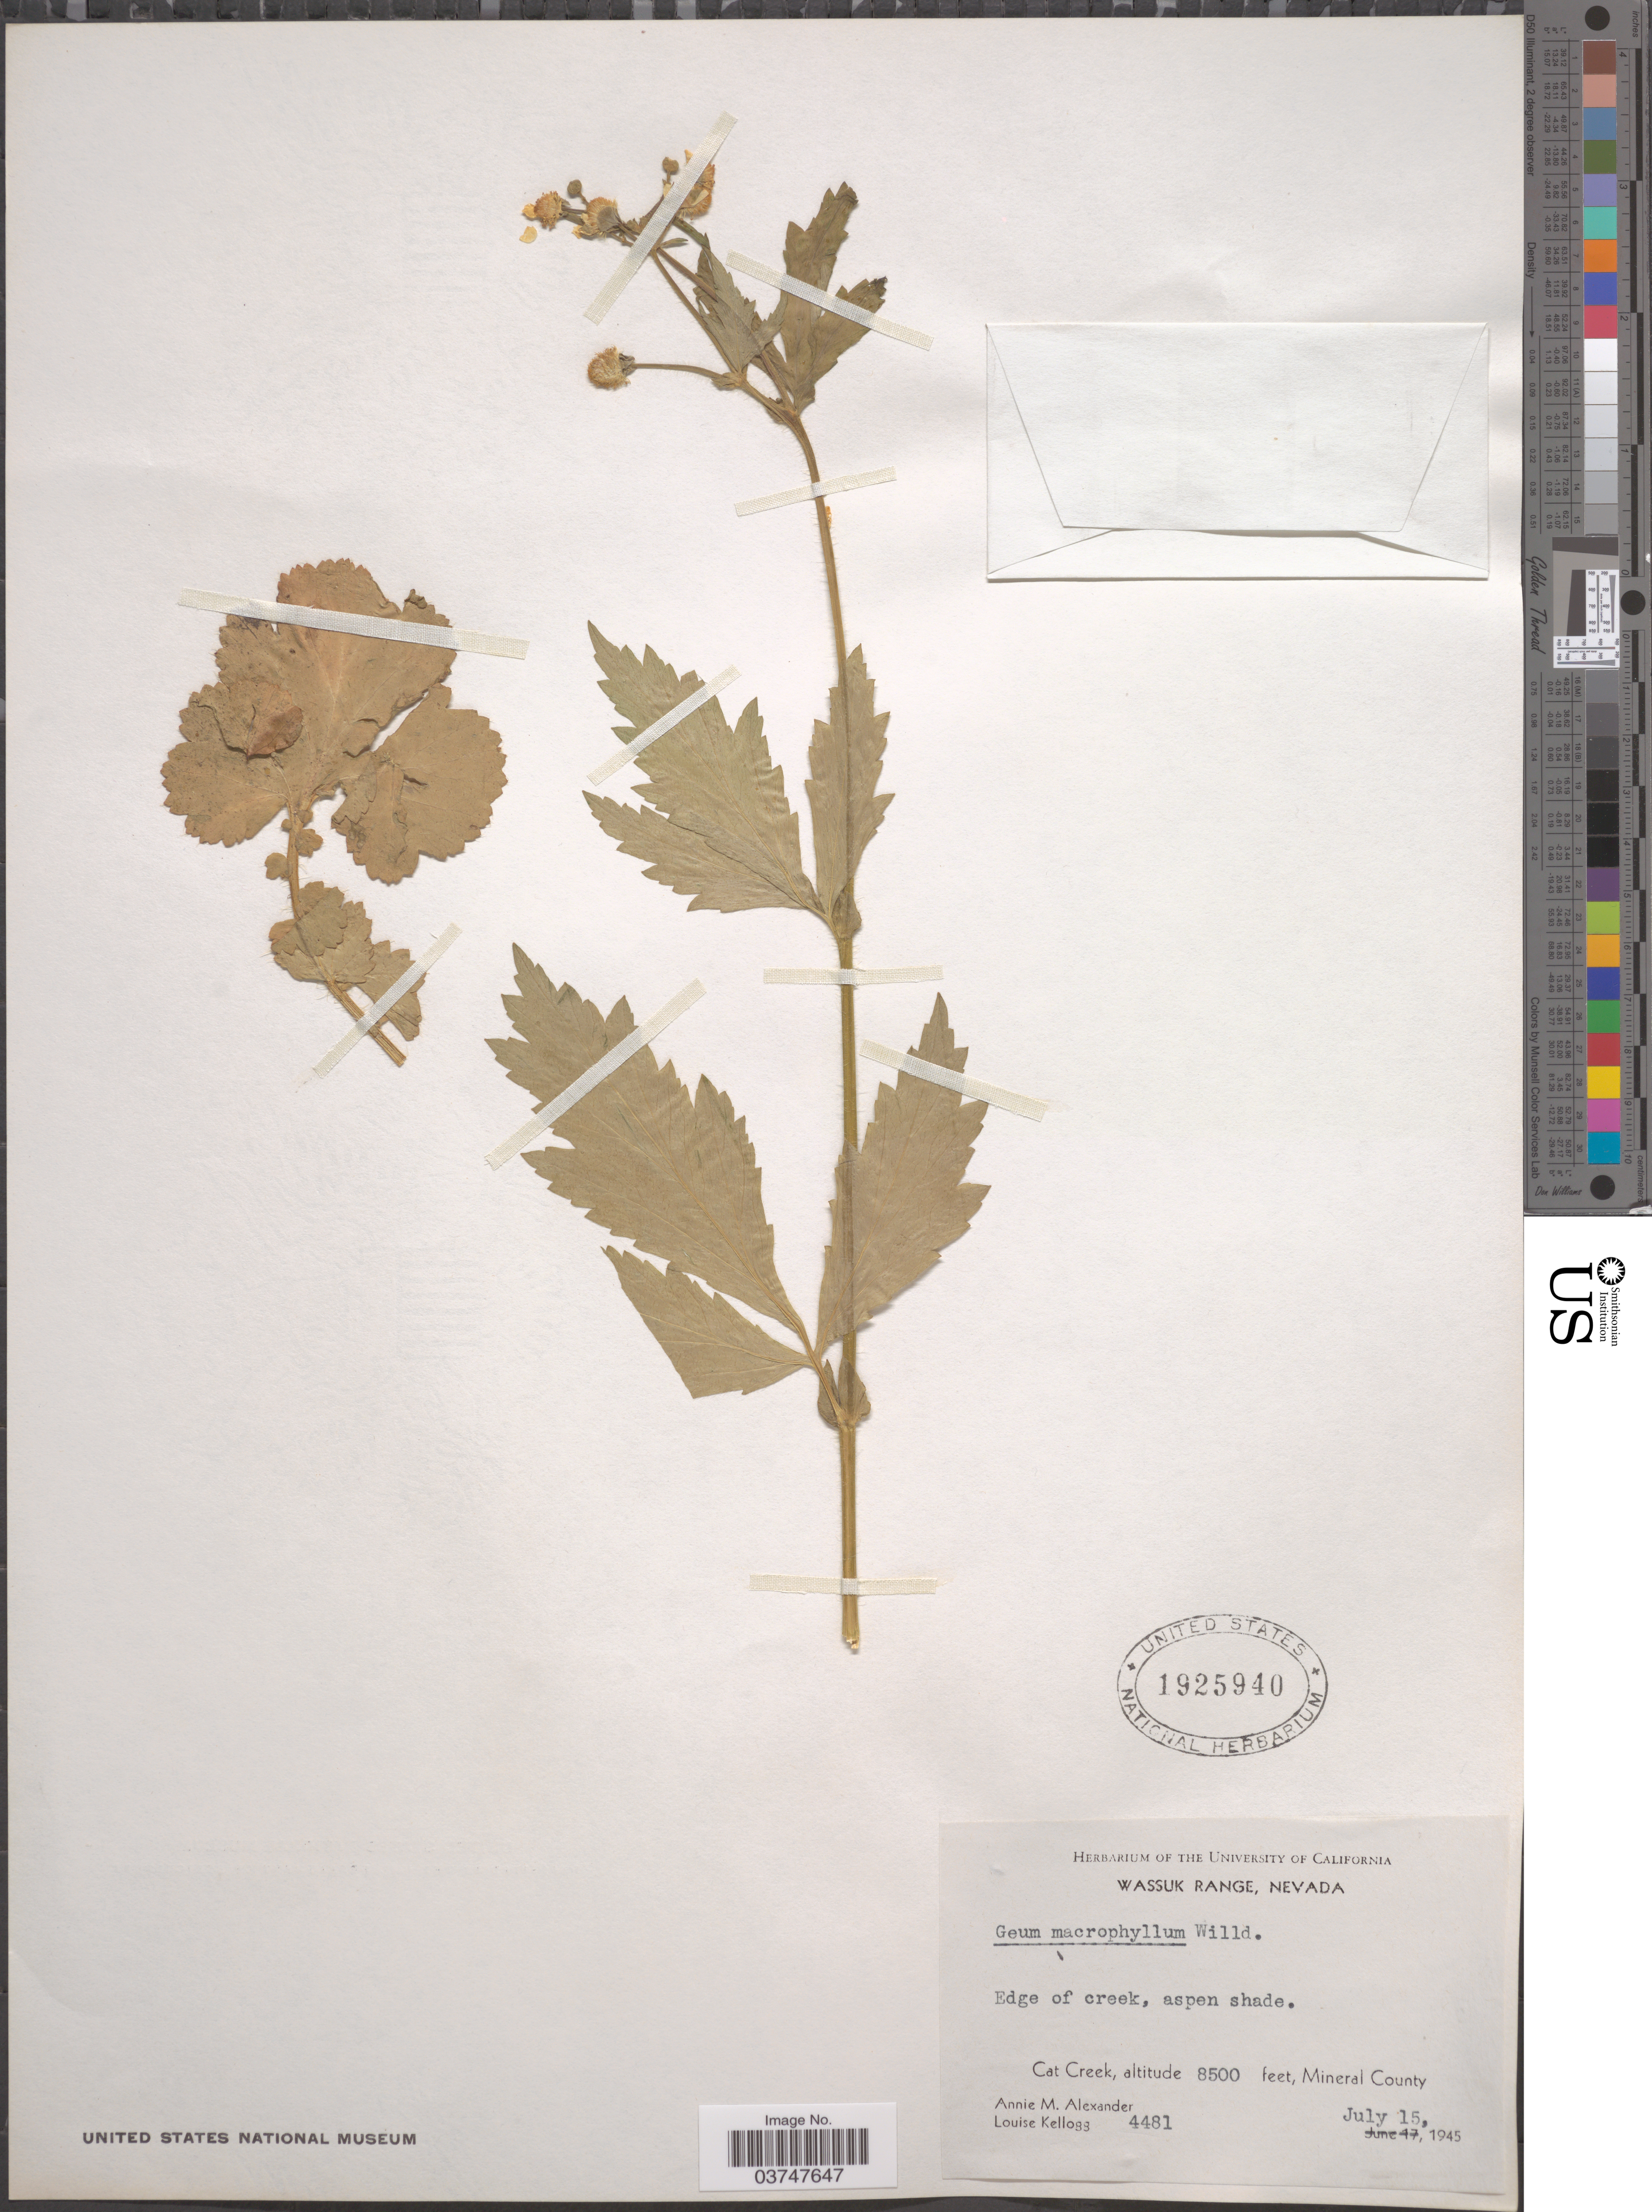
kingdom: Plantae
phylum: Tracheophyta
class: Magnoliopsida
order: Rosales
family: Rosaceae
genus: Geum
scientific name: Geum macrophyllum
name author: Willd.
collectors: A. M. Alexander & L. Kellogg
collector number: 4481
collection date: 1945-07-15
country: United States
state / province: Nevada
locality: Wassuk Range. Cat Creek, Mineral County.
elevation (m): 2591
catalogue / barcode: US 1925940